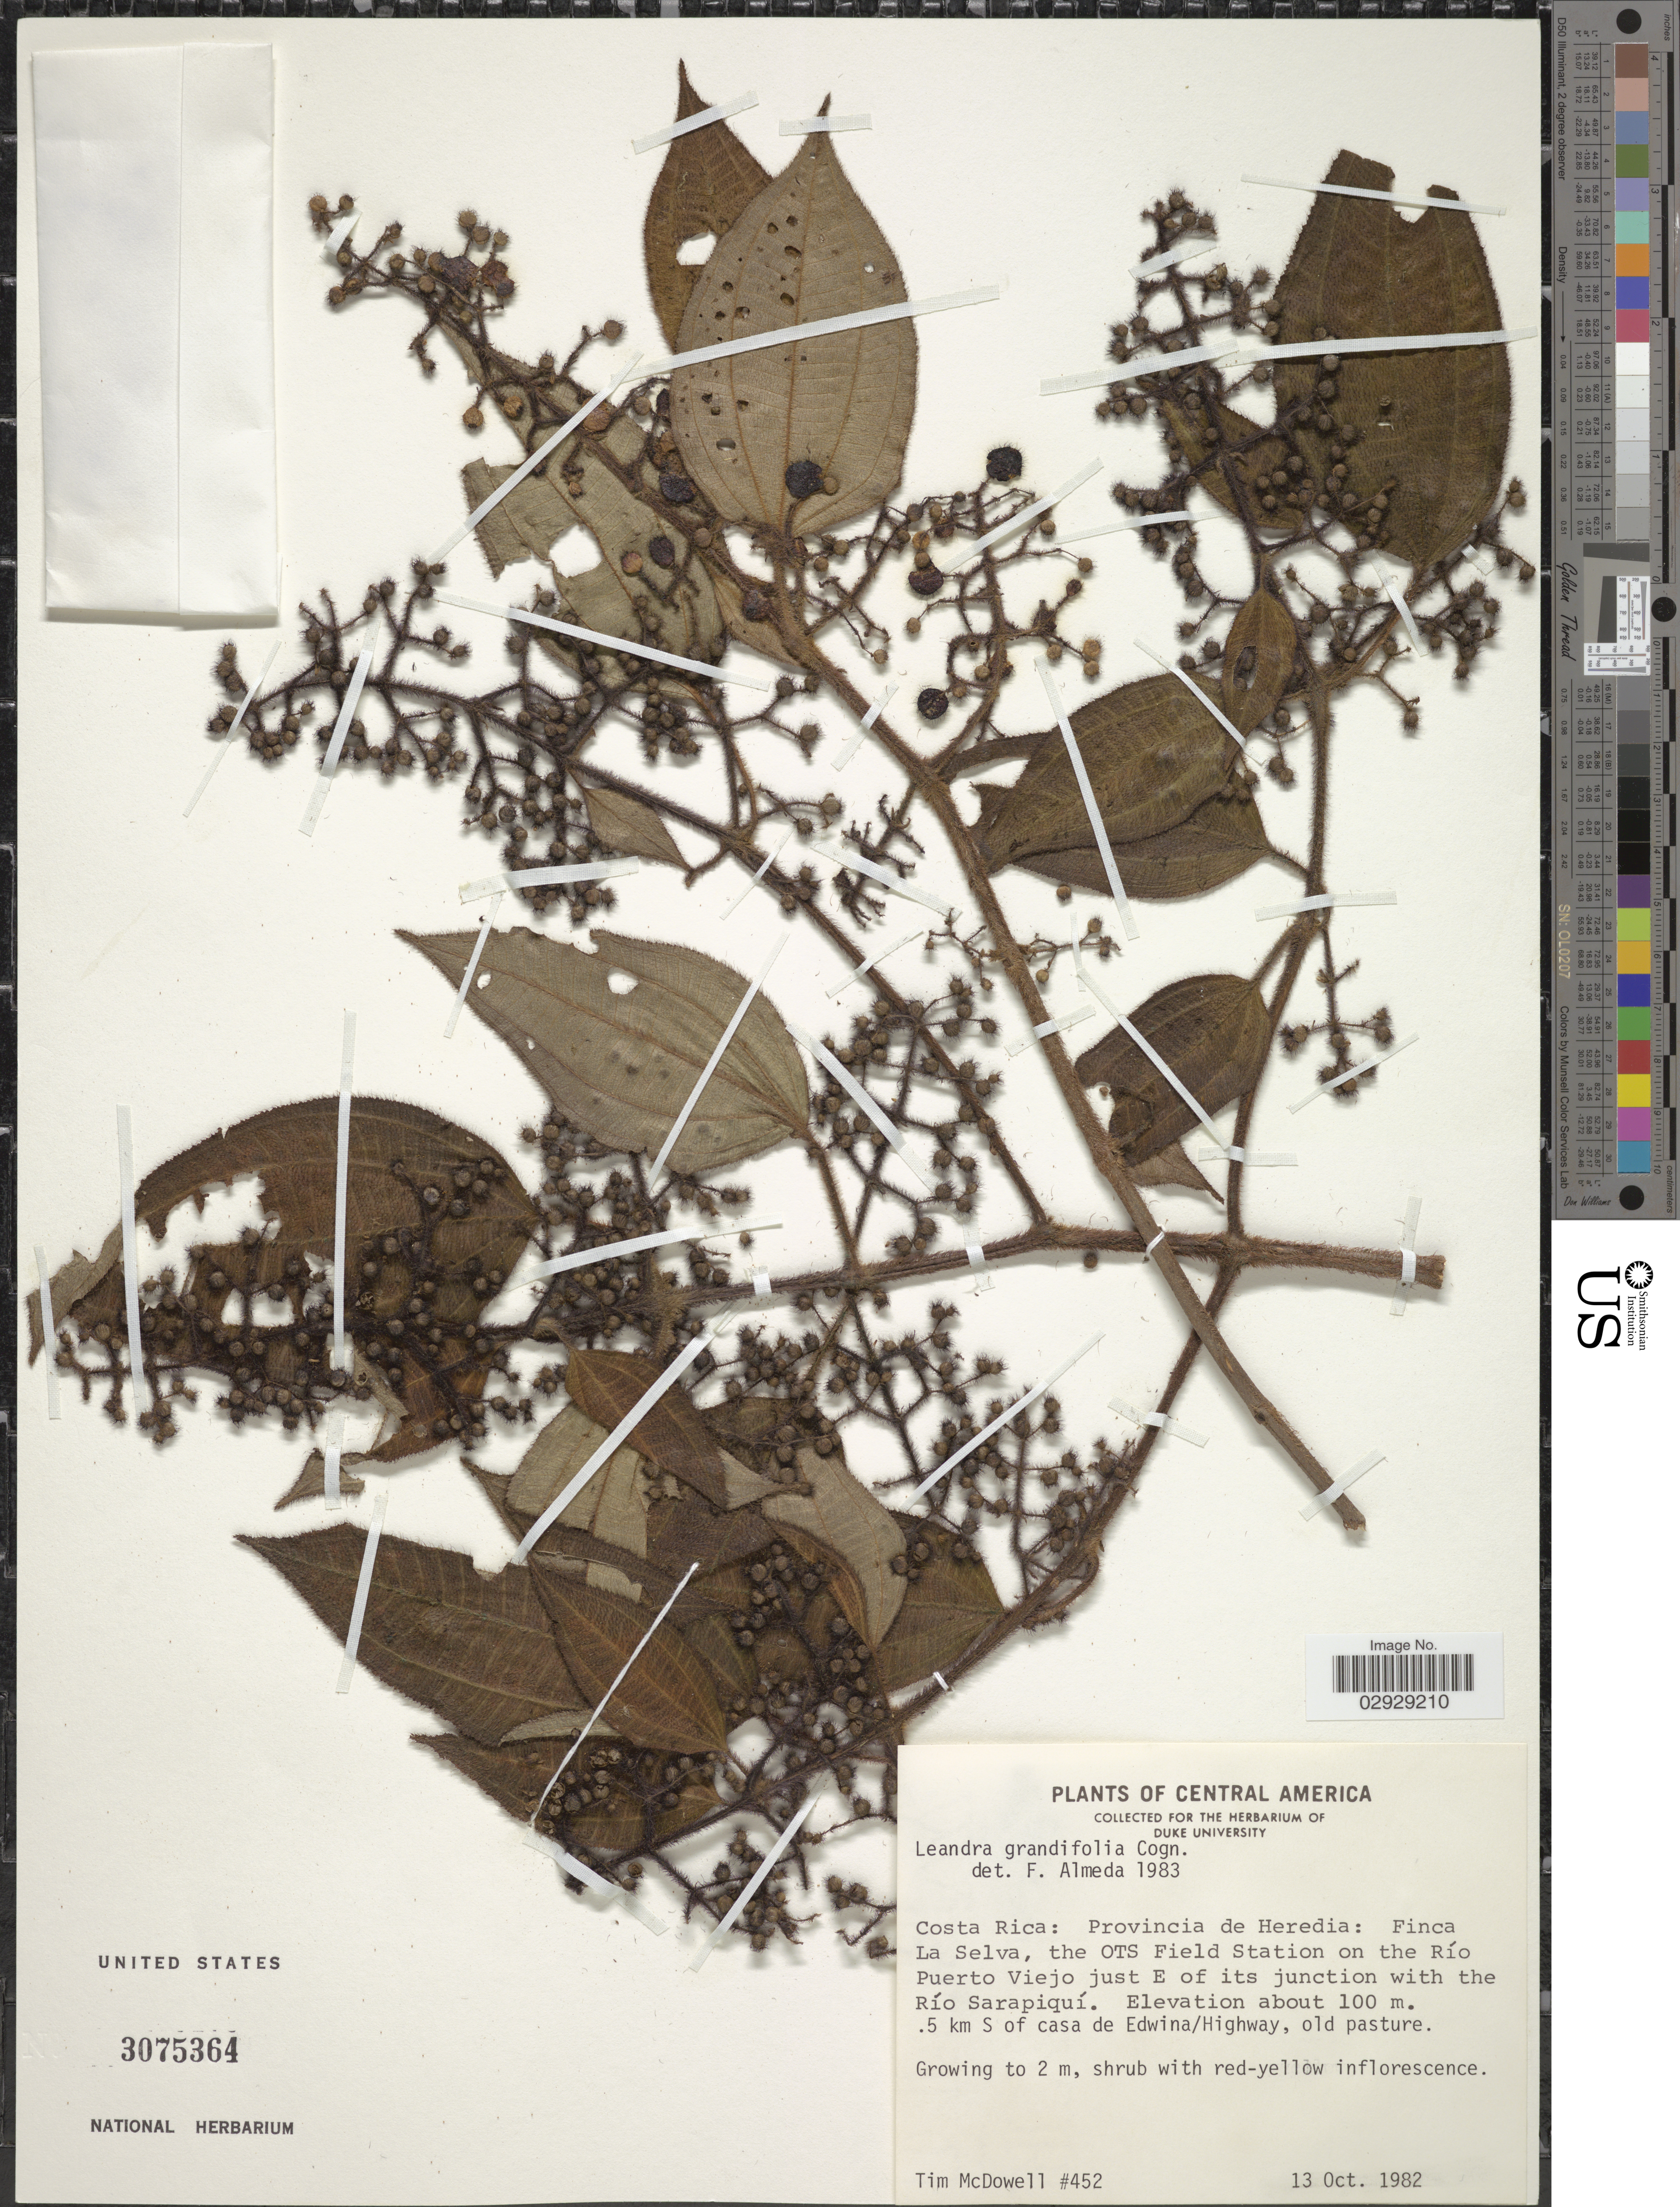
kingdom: Plantae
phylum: Tracheophyta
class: Magnoliopsida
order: Myrtales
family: Melastomataceae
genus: Leandra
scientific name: Leandra grandifolia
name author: Cogn.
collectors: T. McDowell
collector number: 452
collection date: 1982-10-13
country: Costa Rica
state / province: Heredia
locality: Finca La Selva, the OTS Field Station on the Río Puerto Viejo just E of its junction with the Río Sarapiquí. 5 km S of casa de Edwina/Highway.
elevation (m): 100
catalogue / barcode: US 3075364